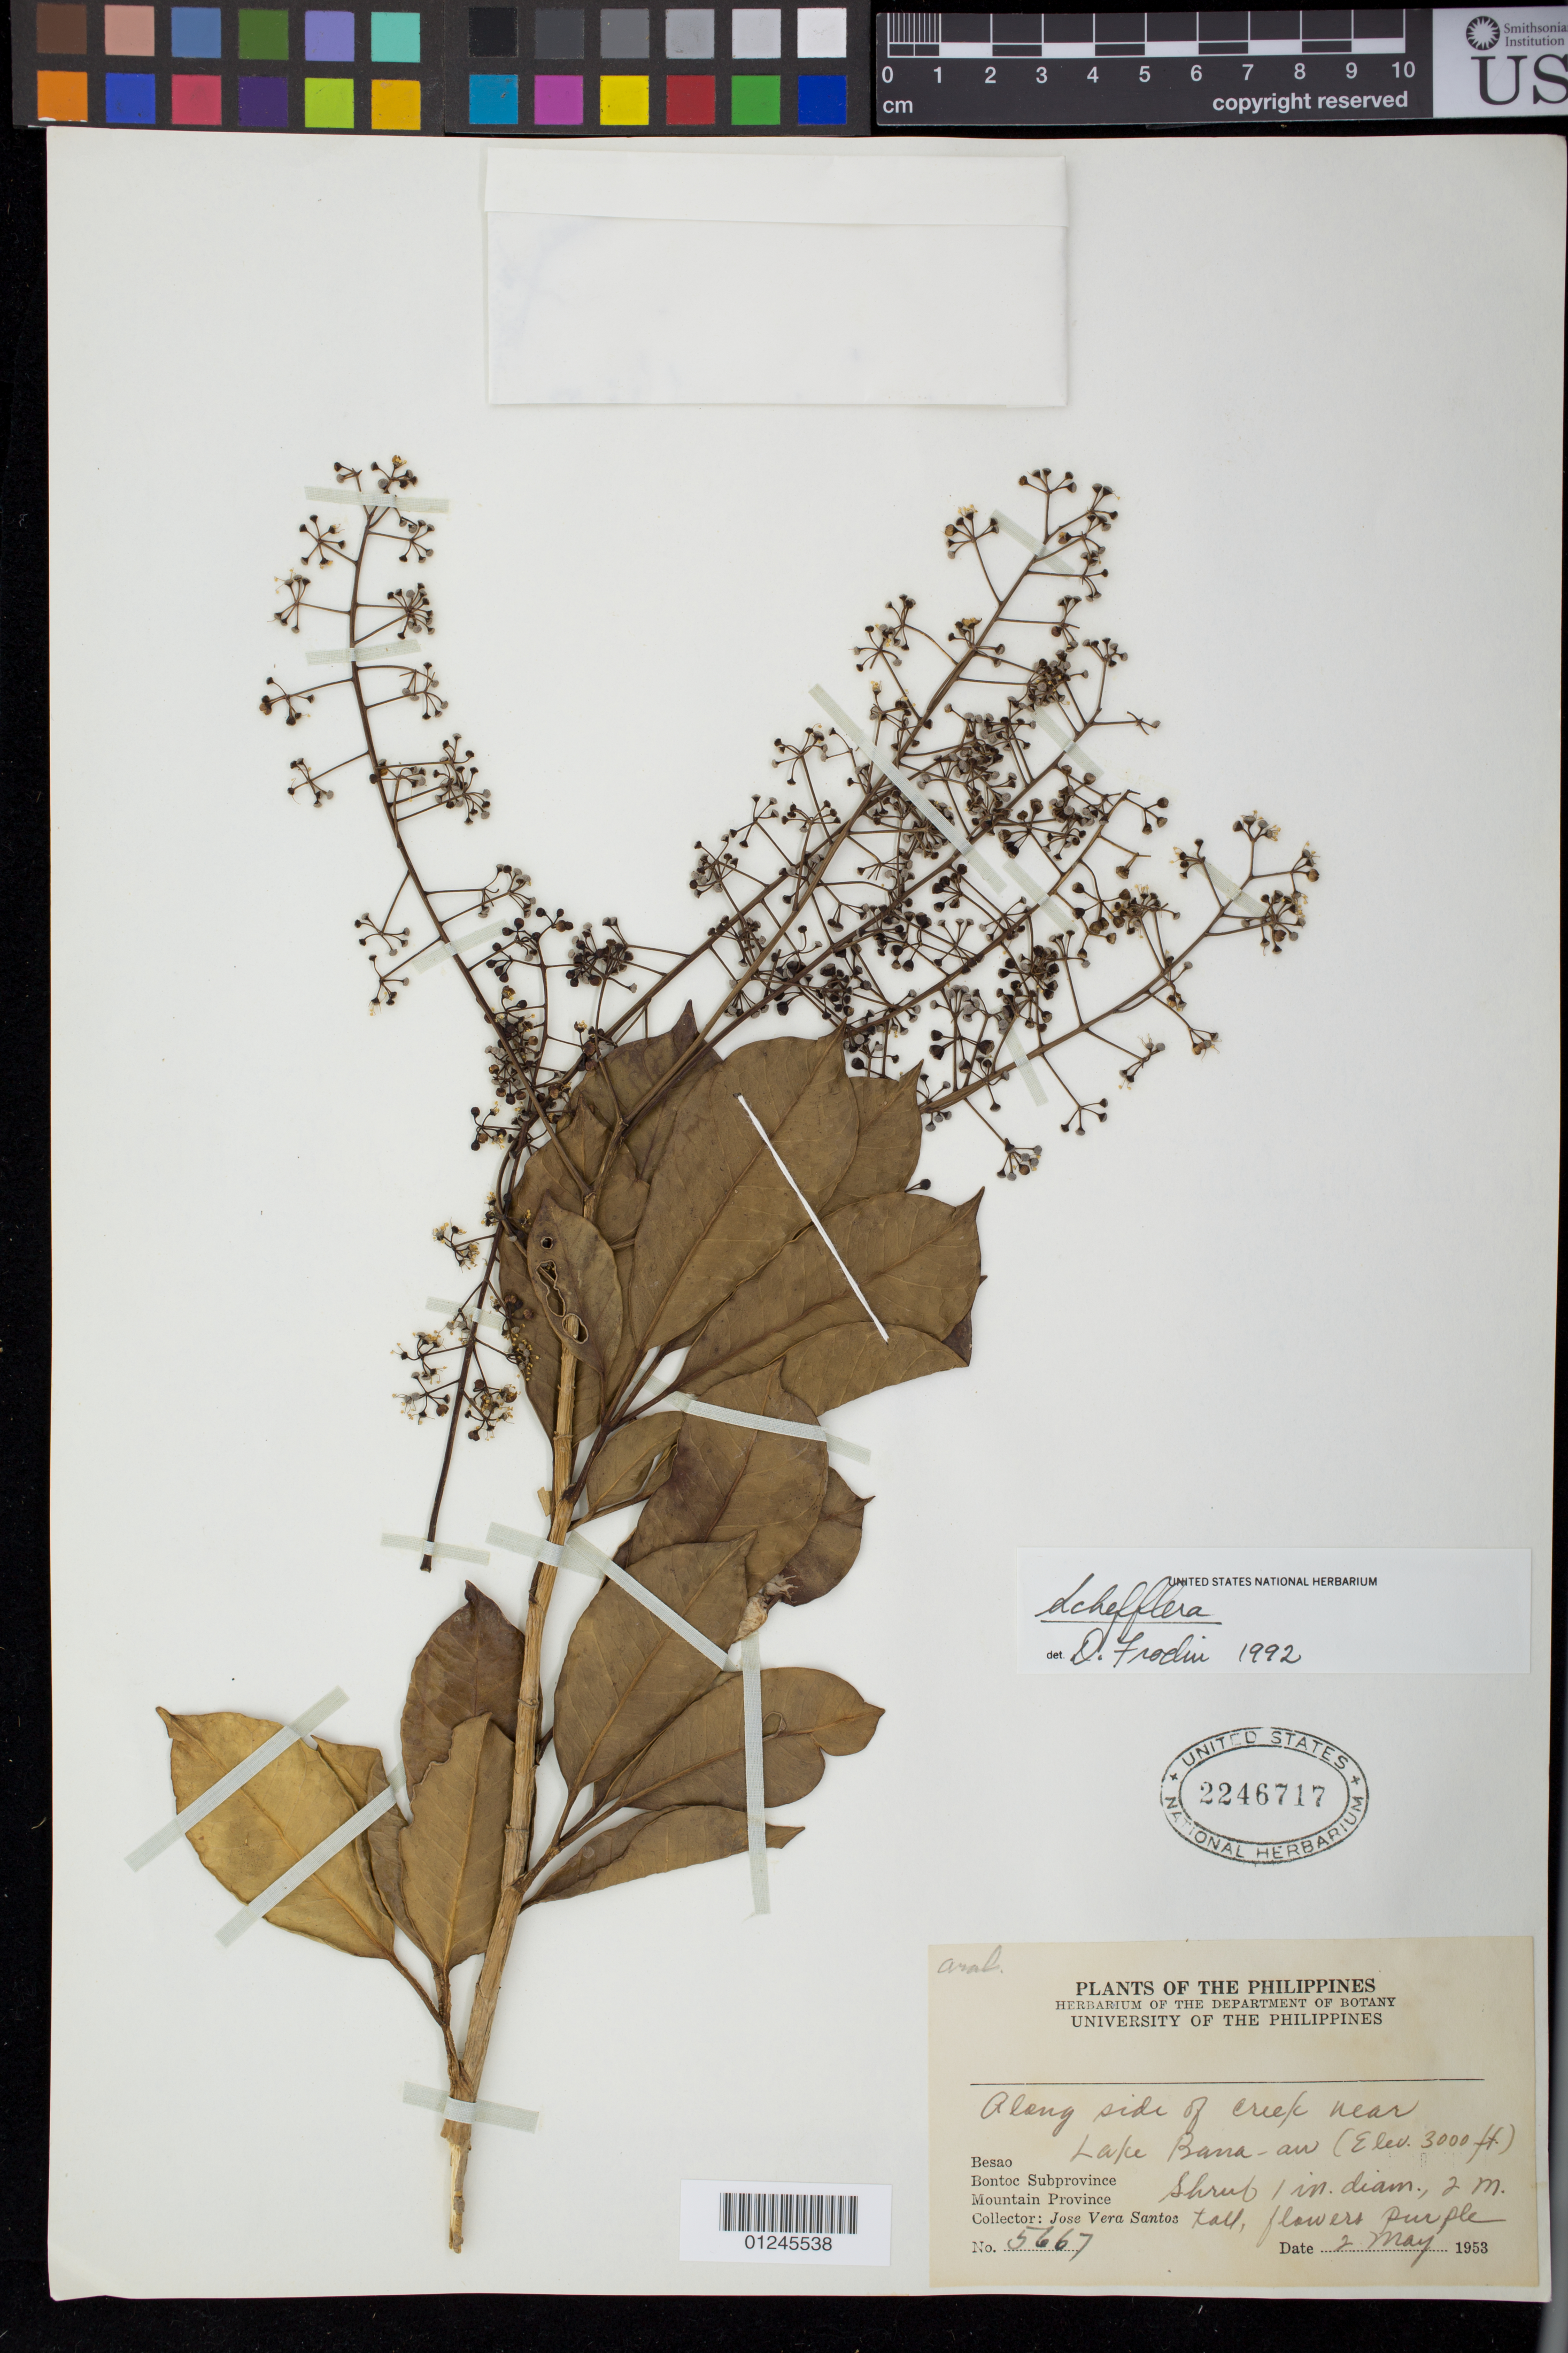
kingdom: Plantae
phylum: Tracheophyta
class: Magnoliopsida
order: Apiales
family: Araliaceae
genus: Schefflera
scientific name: Schefflera sp.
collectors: J. V. Santos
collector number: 5667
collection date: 1953-05-02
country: Philippines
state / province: Cordillera (Administrative Region)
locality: Creek near Lake Bana-aw [Banaaw]. Besao, Bontoc Subprovince, Mountain Province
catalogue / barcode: US 2246717